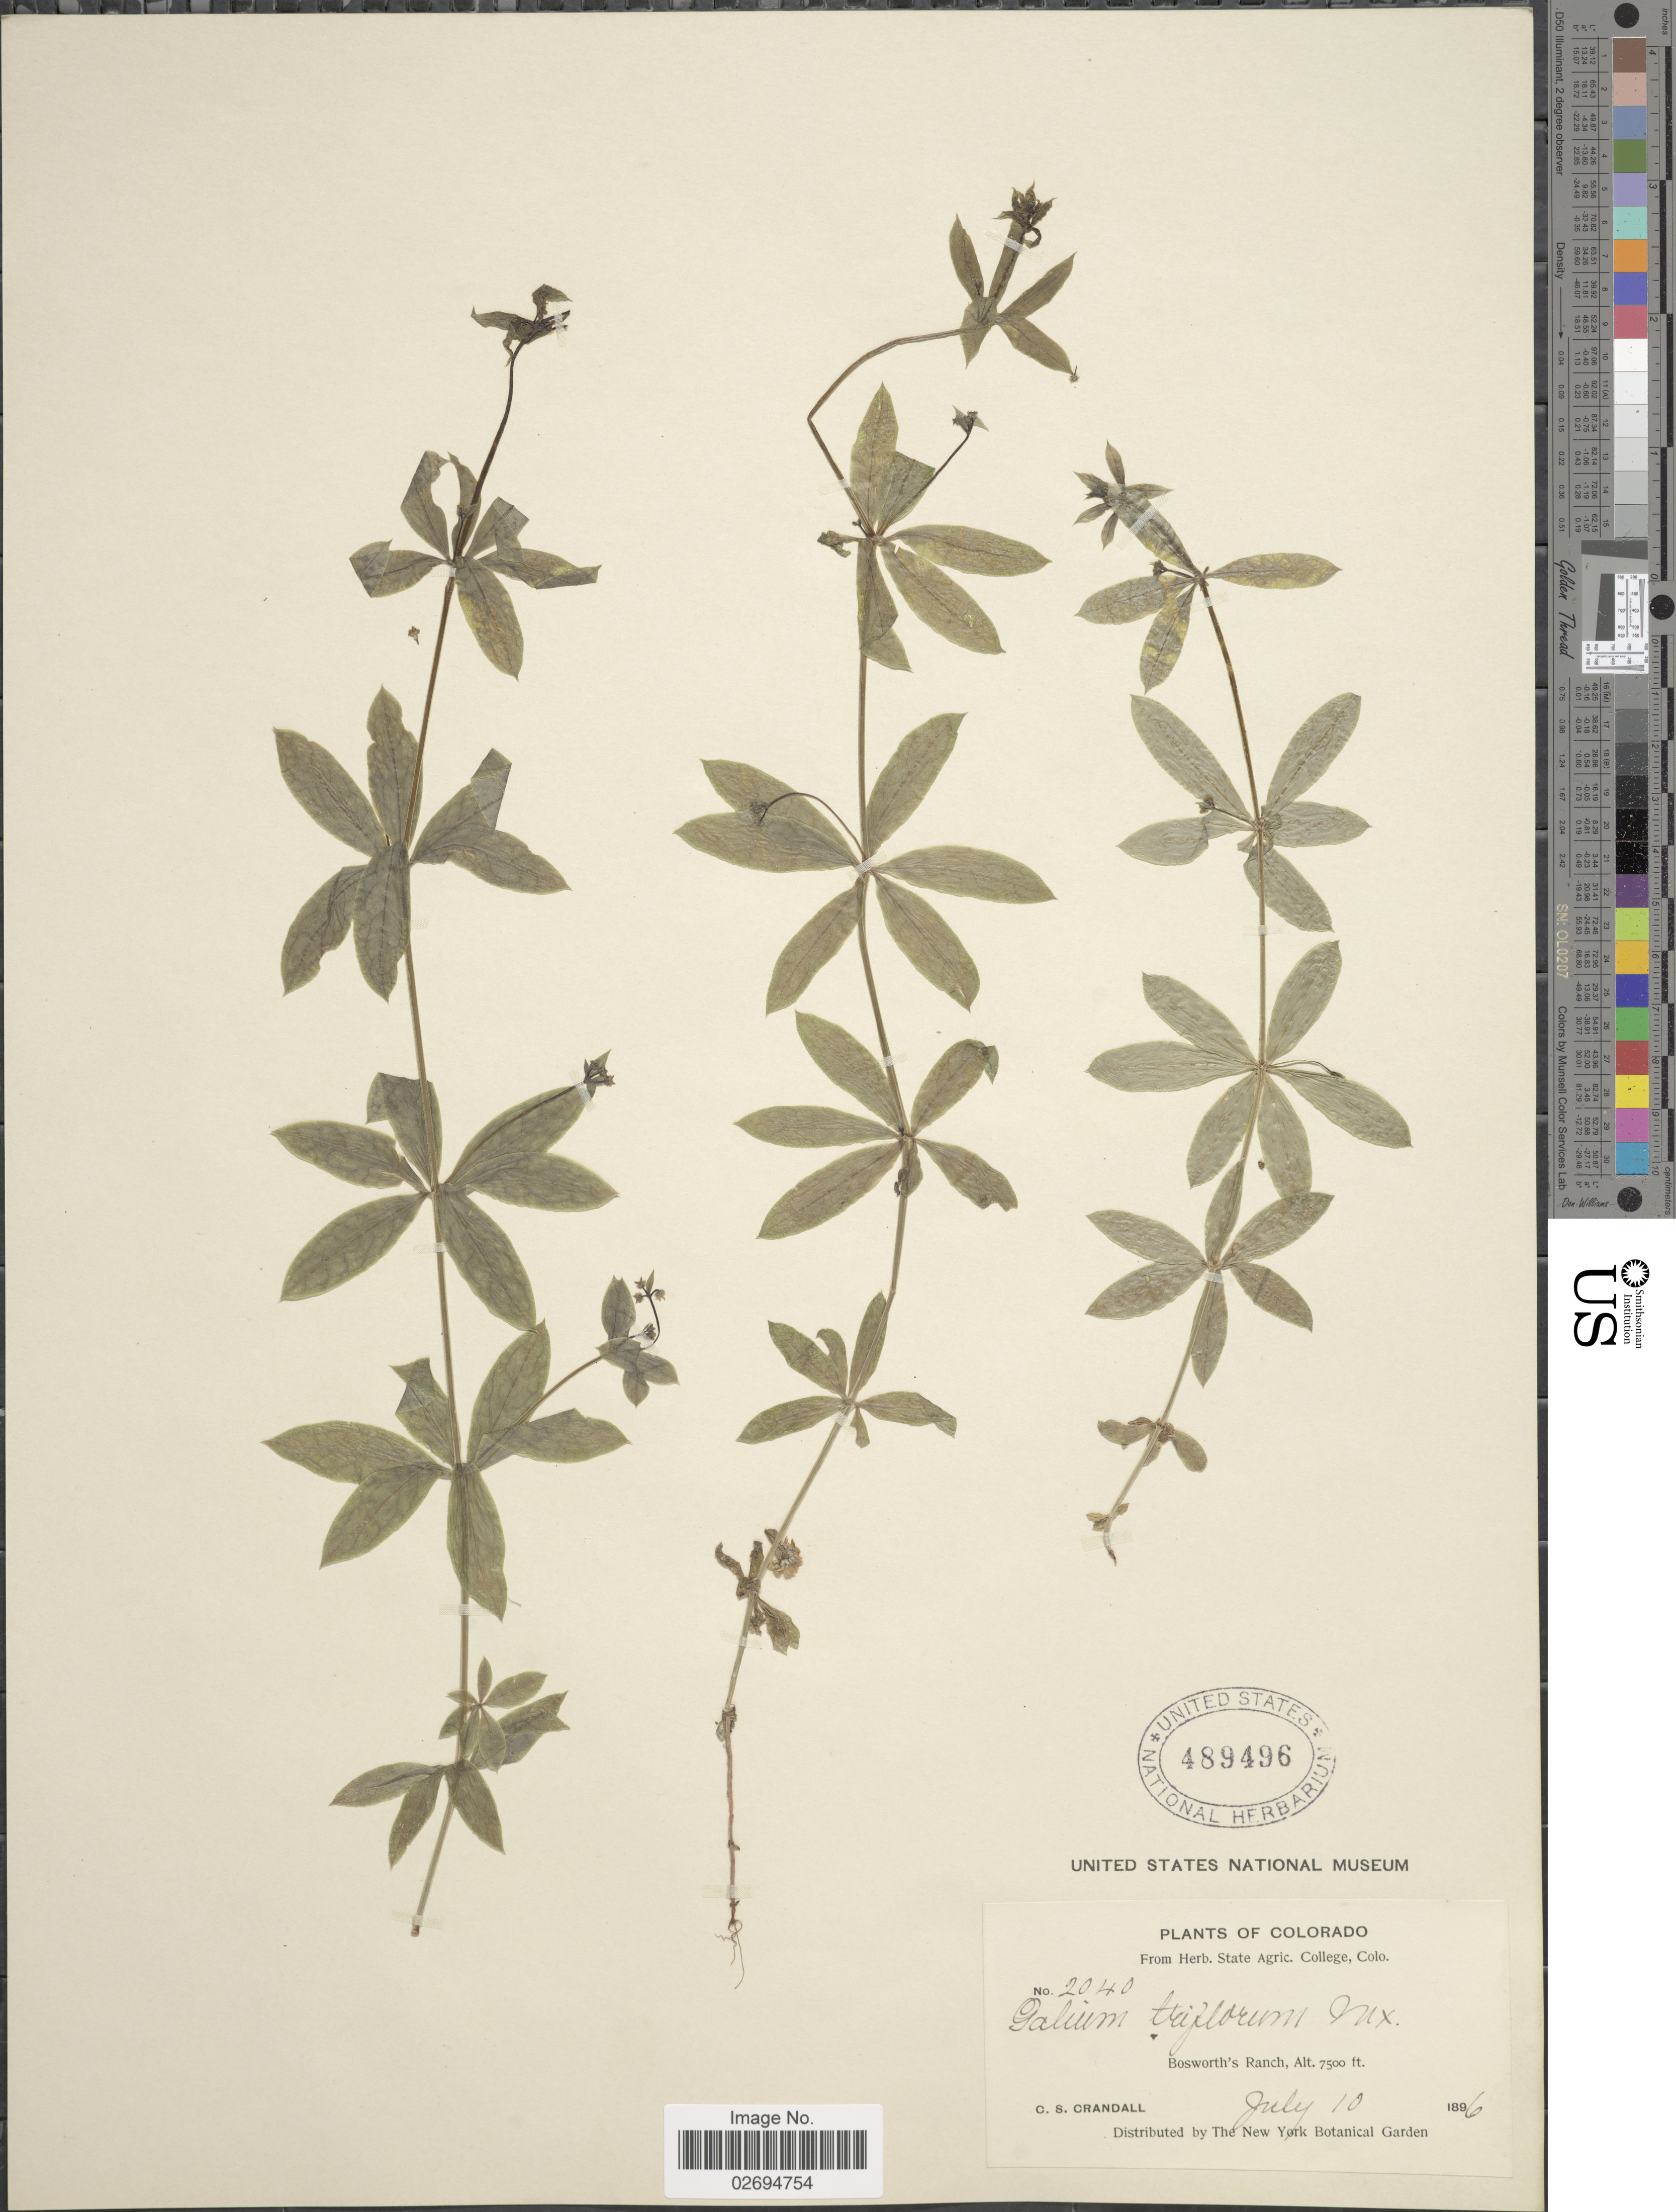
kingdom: Plantae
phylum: Tracheophyta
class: Magnoliopsida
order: Gentianales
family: Rubiaceae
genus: Galium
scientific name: Galium triflorum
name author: Michx.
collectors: C. Crandall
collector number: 2040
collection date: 1896-07-10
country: United States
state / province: Colorado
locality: Bosworth's Ranch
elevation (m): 2286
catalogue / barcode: US 489496